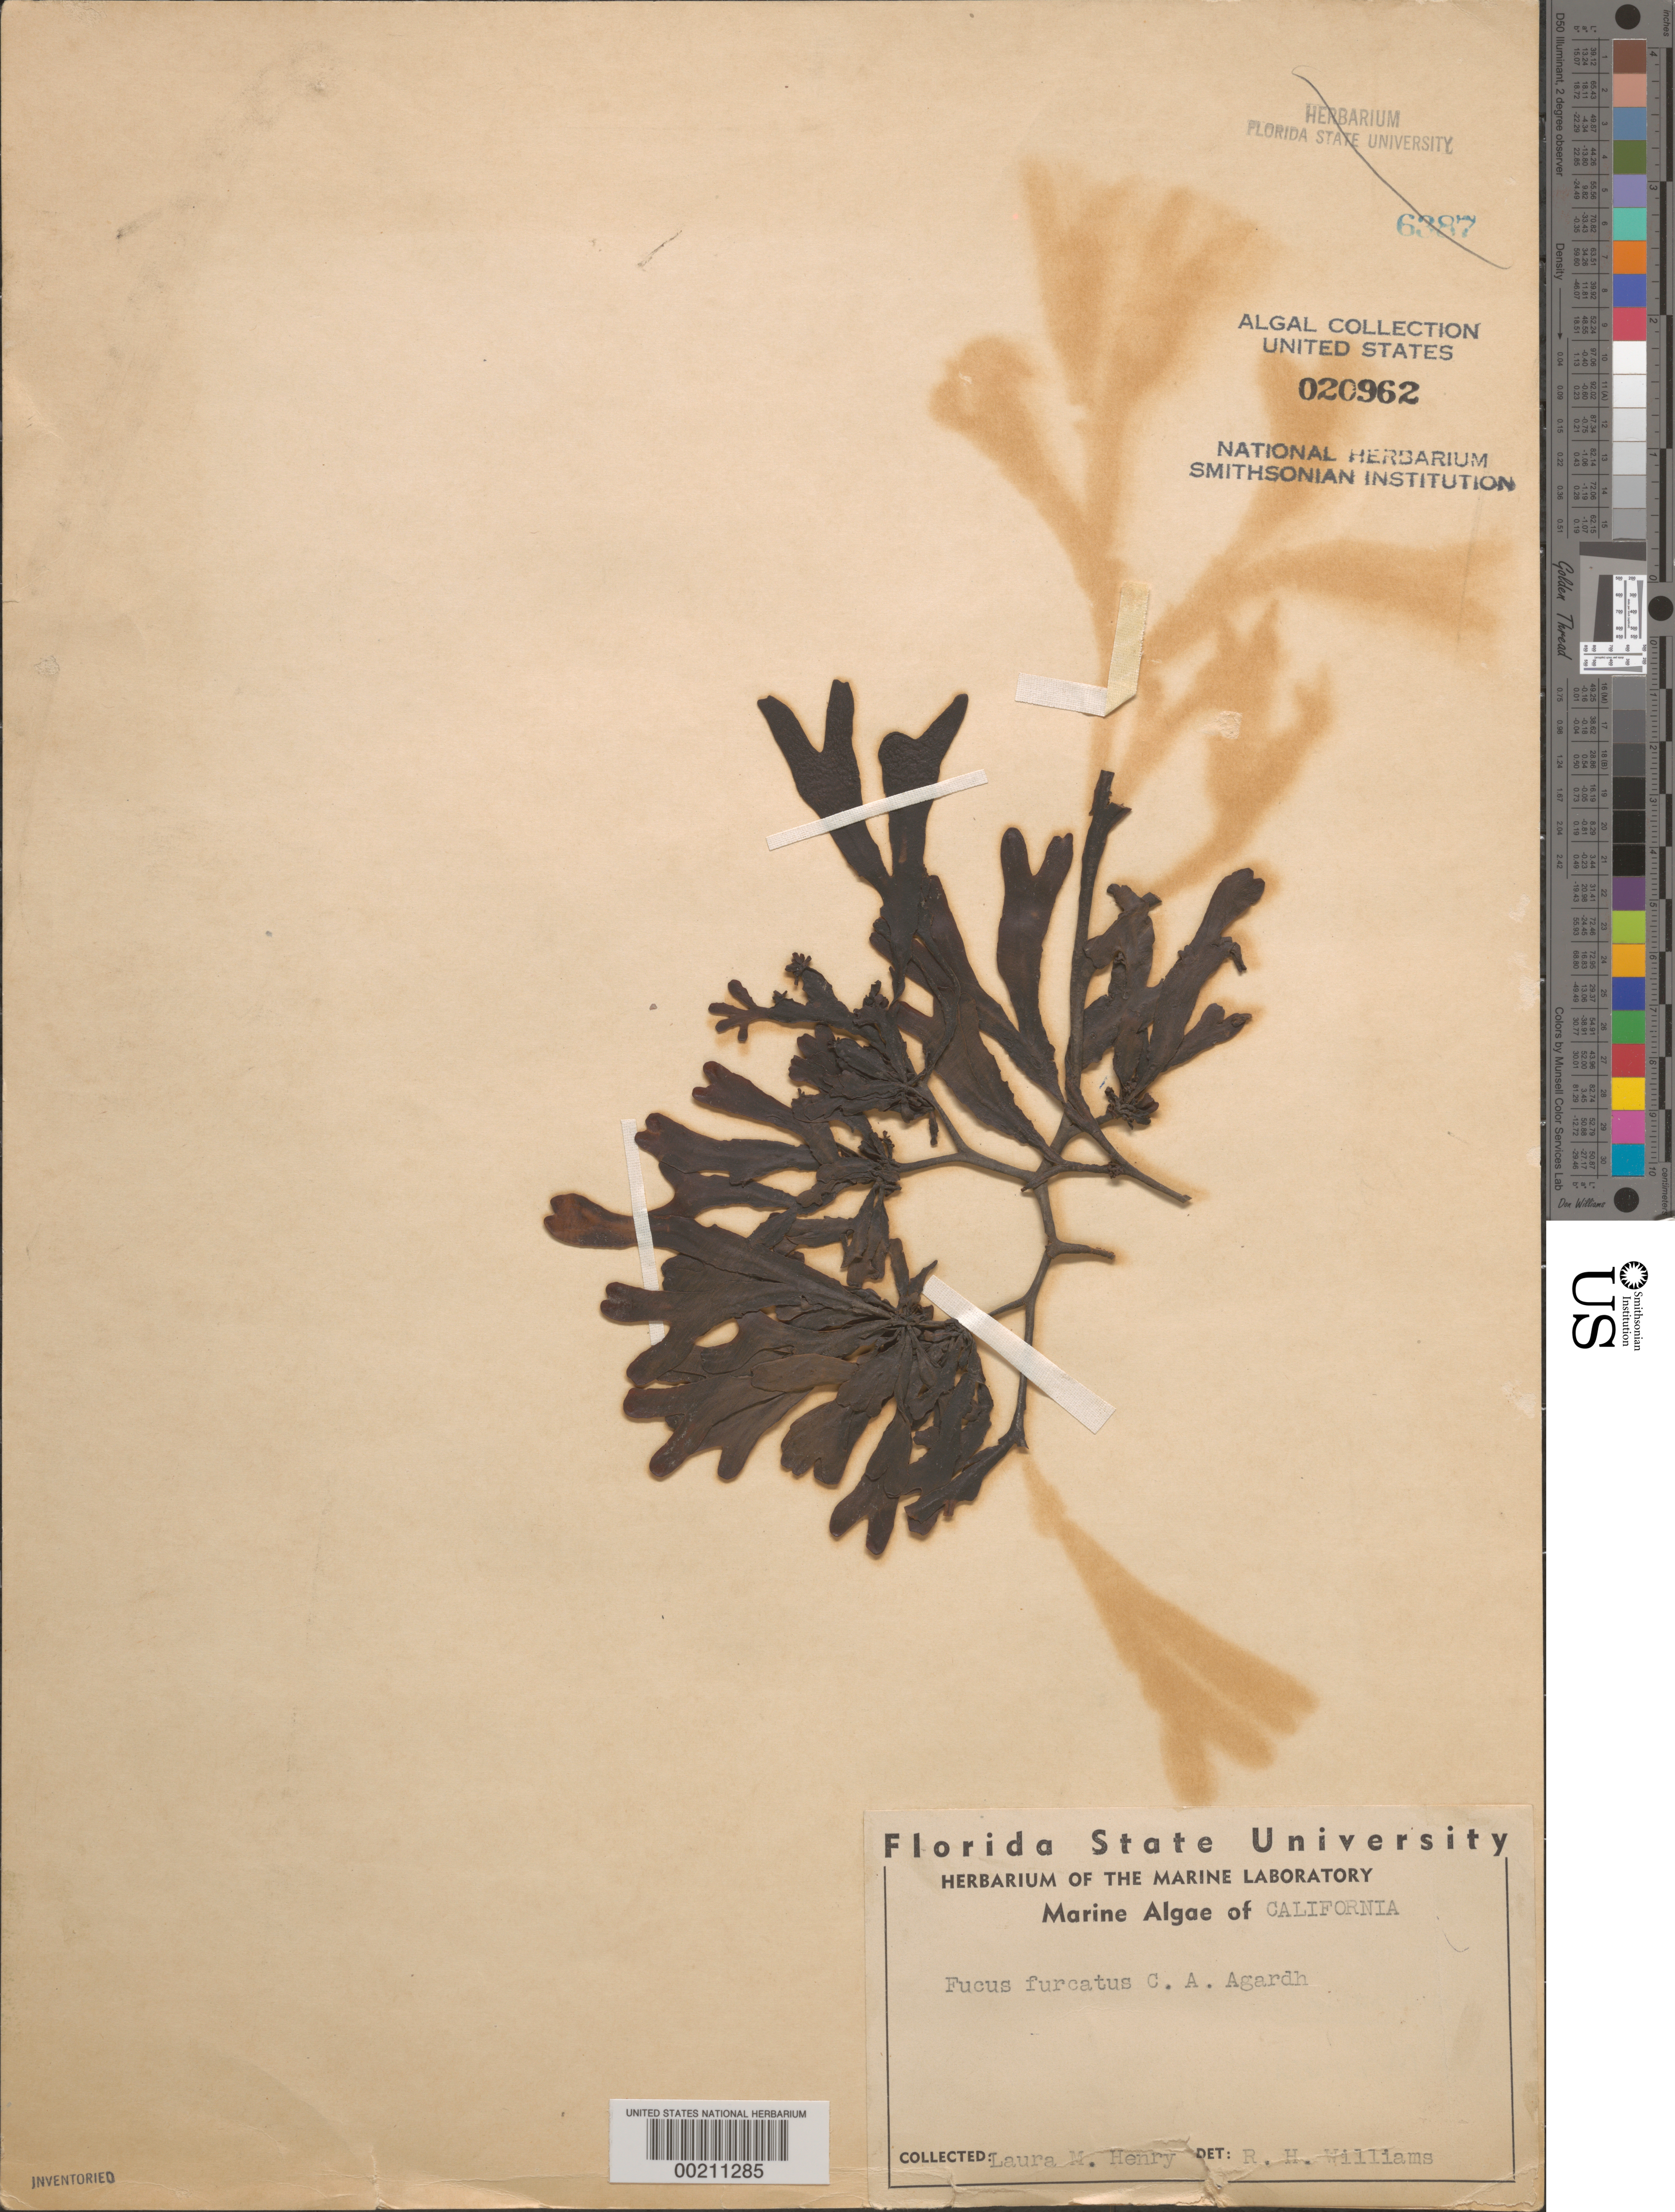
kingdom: Chromista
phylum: Ochrophyta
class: Phaeophyceae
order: Fucales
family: Fucaceae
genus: Fucus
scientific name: Fucus distichus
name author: L.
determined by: Algae name updating Project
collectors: L. Henry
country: United States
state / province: California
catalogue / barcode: US 20962